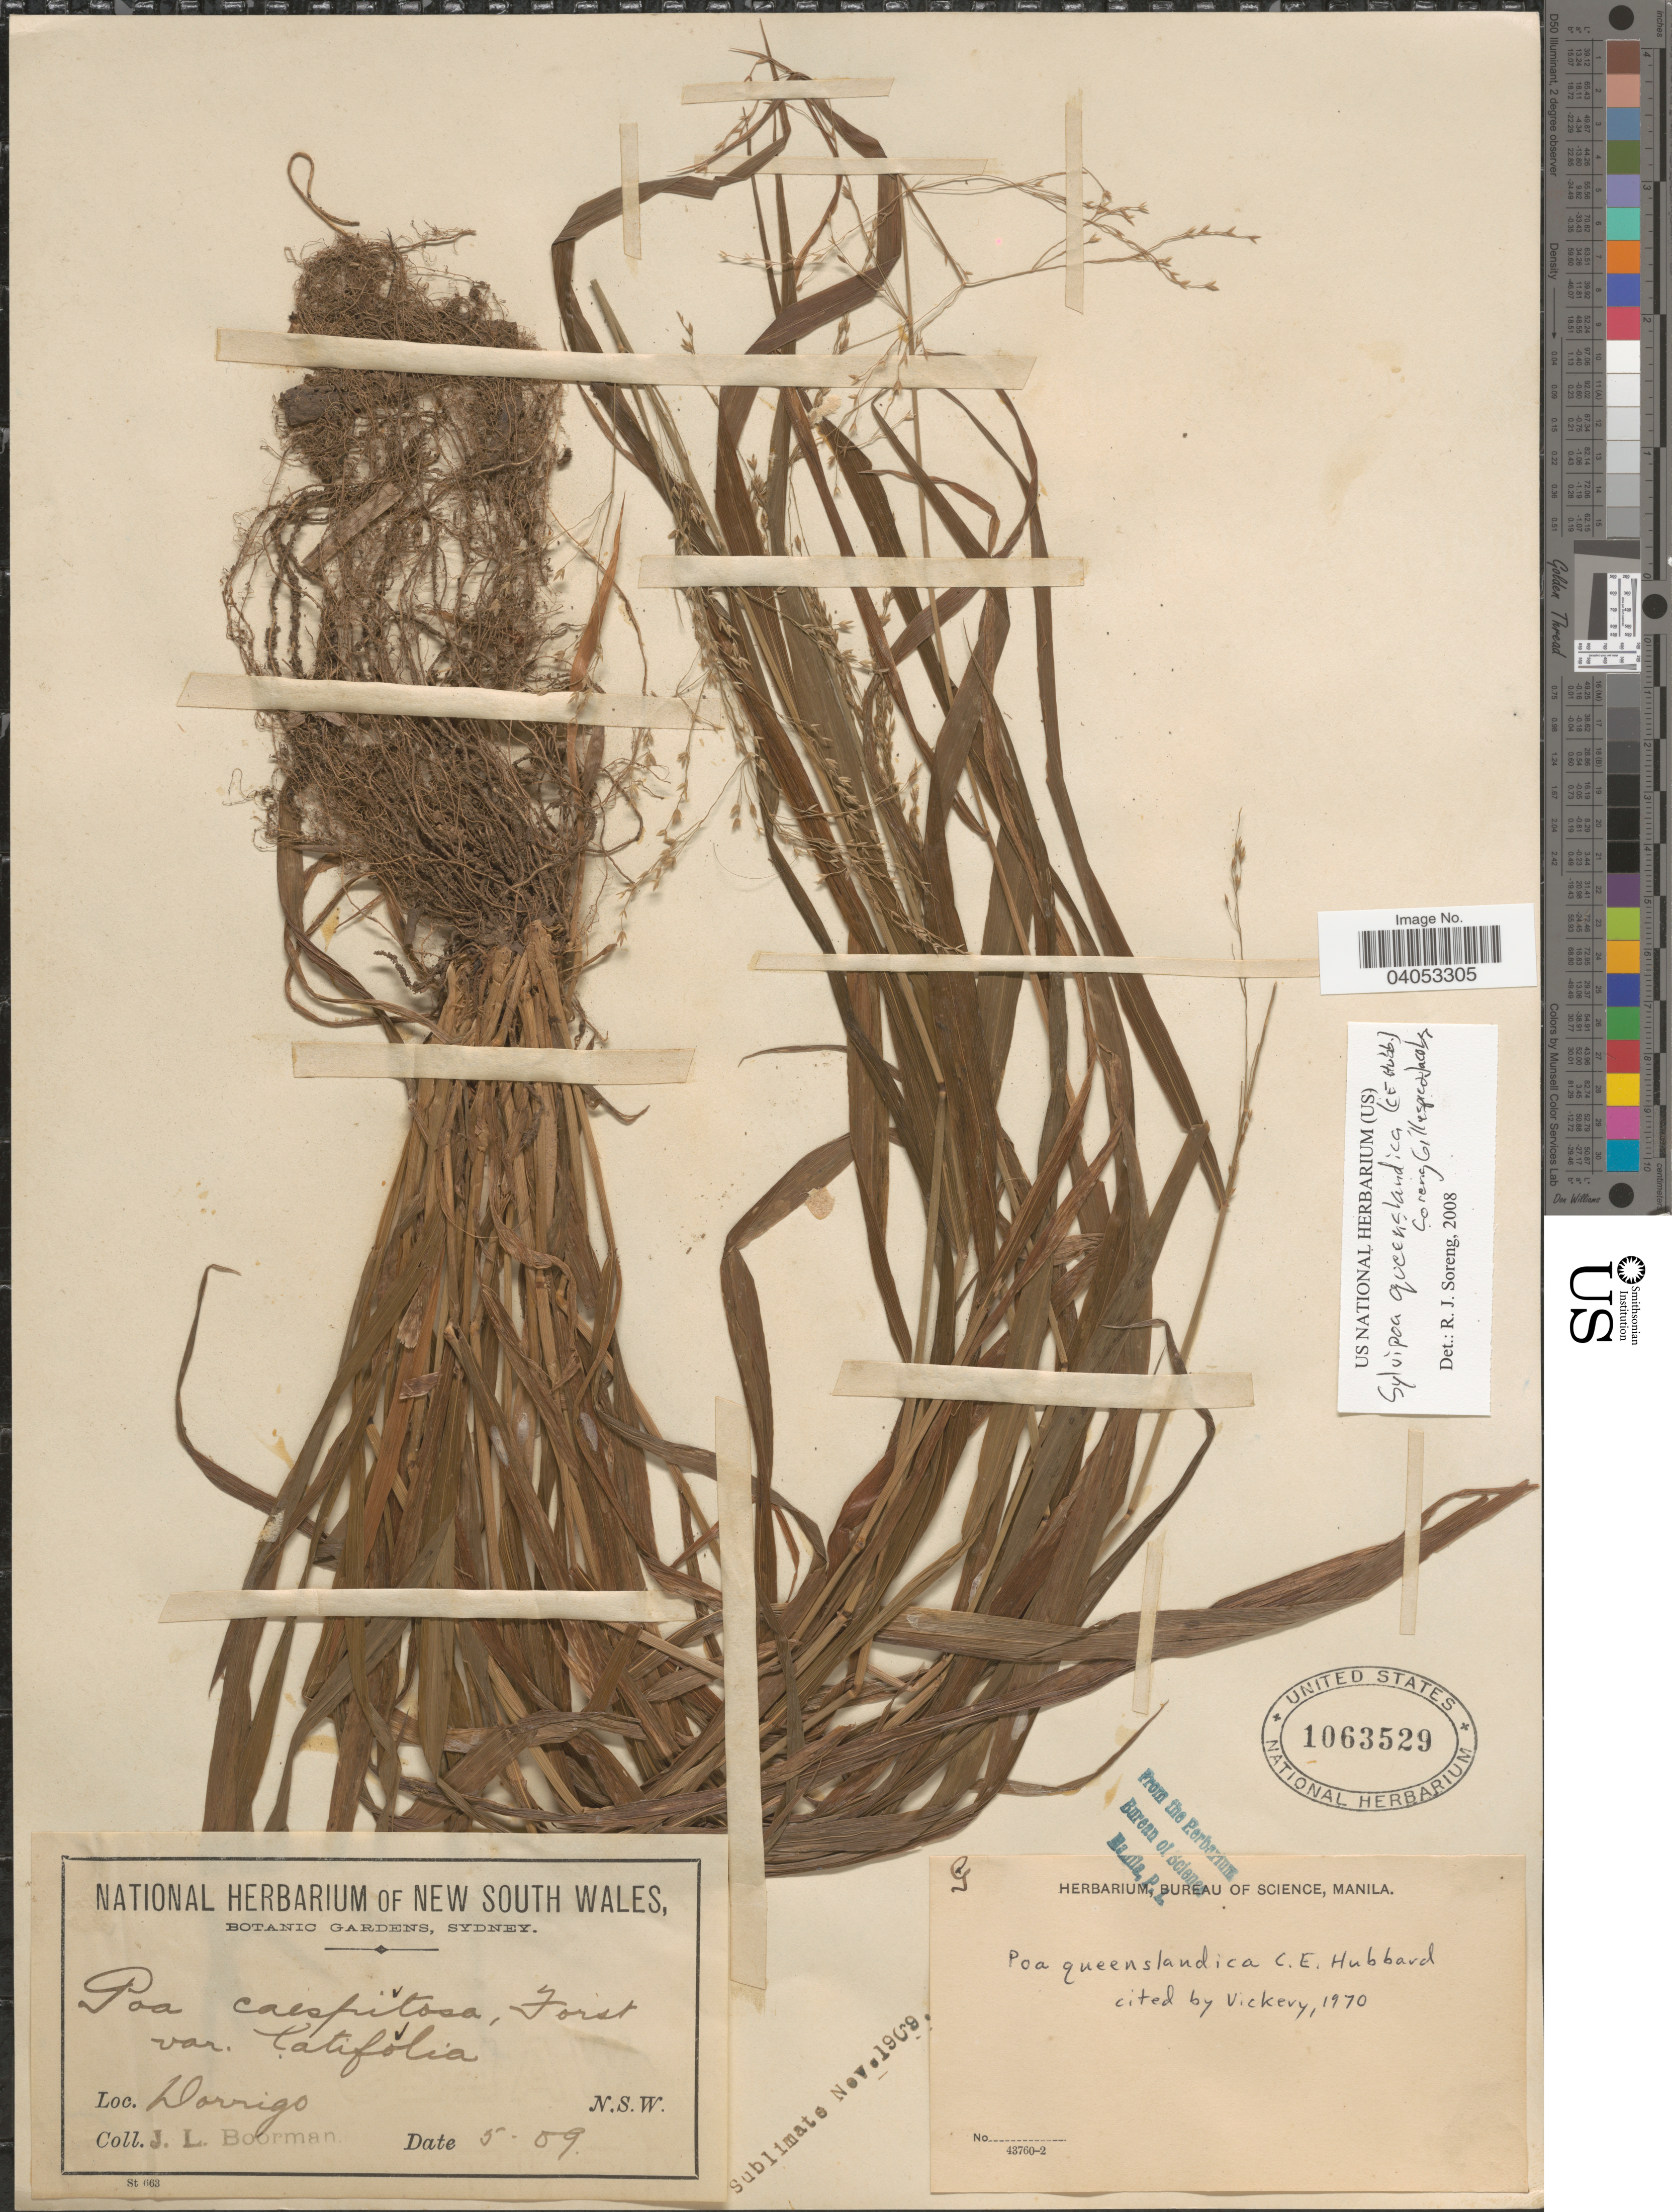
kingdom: Plantae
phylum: Tracheophyta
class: Liliopsida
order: Poales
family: Poaceae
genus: Sylvipoa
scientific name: Sylvipoa queenslandica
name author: (C. E. Hubb.) Soreng et al.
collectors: J. Boorman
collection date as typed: Transcribed d/m/y: /5/9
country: Australia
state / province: New South Wales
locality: Dorrigo.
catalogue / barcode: US 1063529